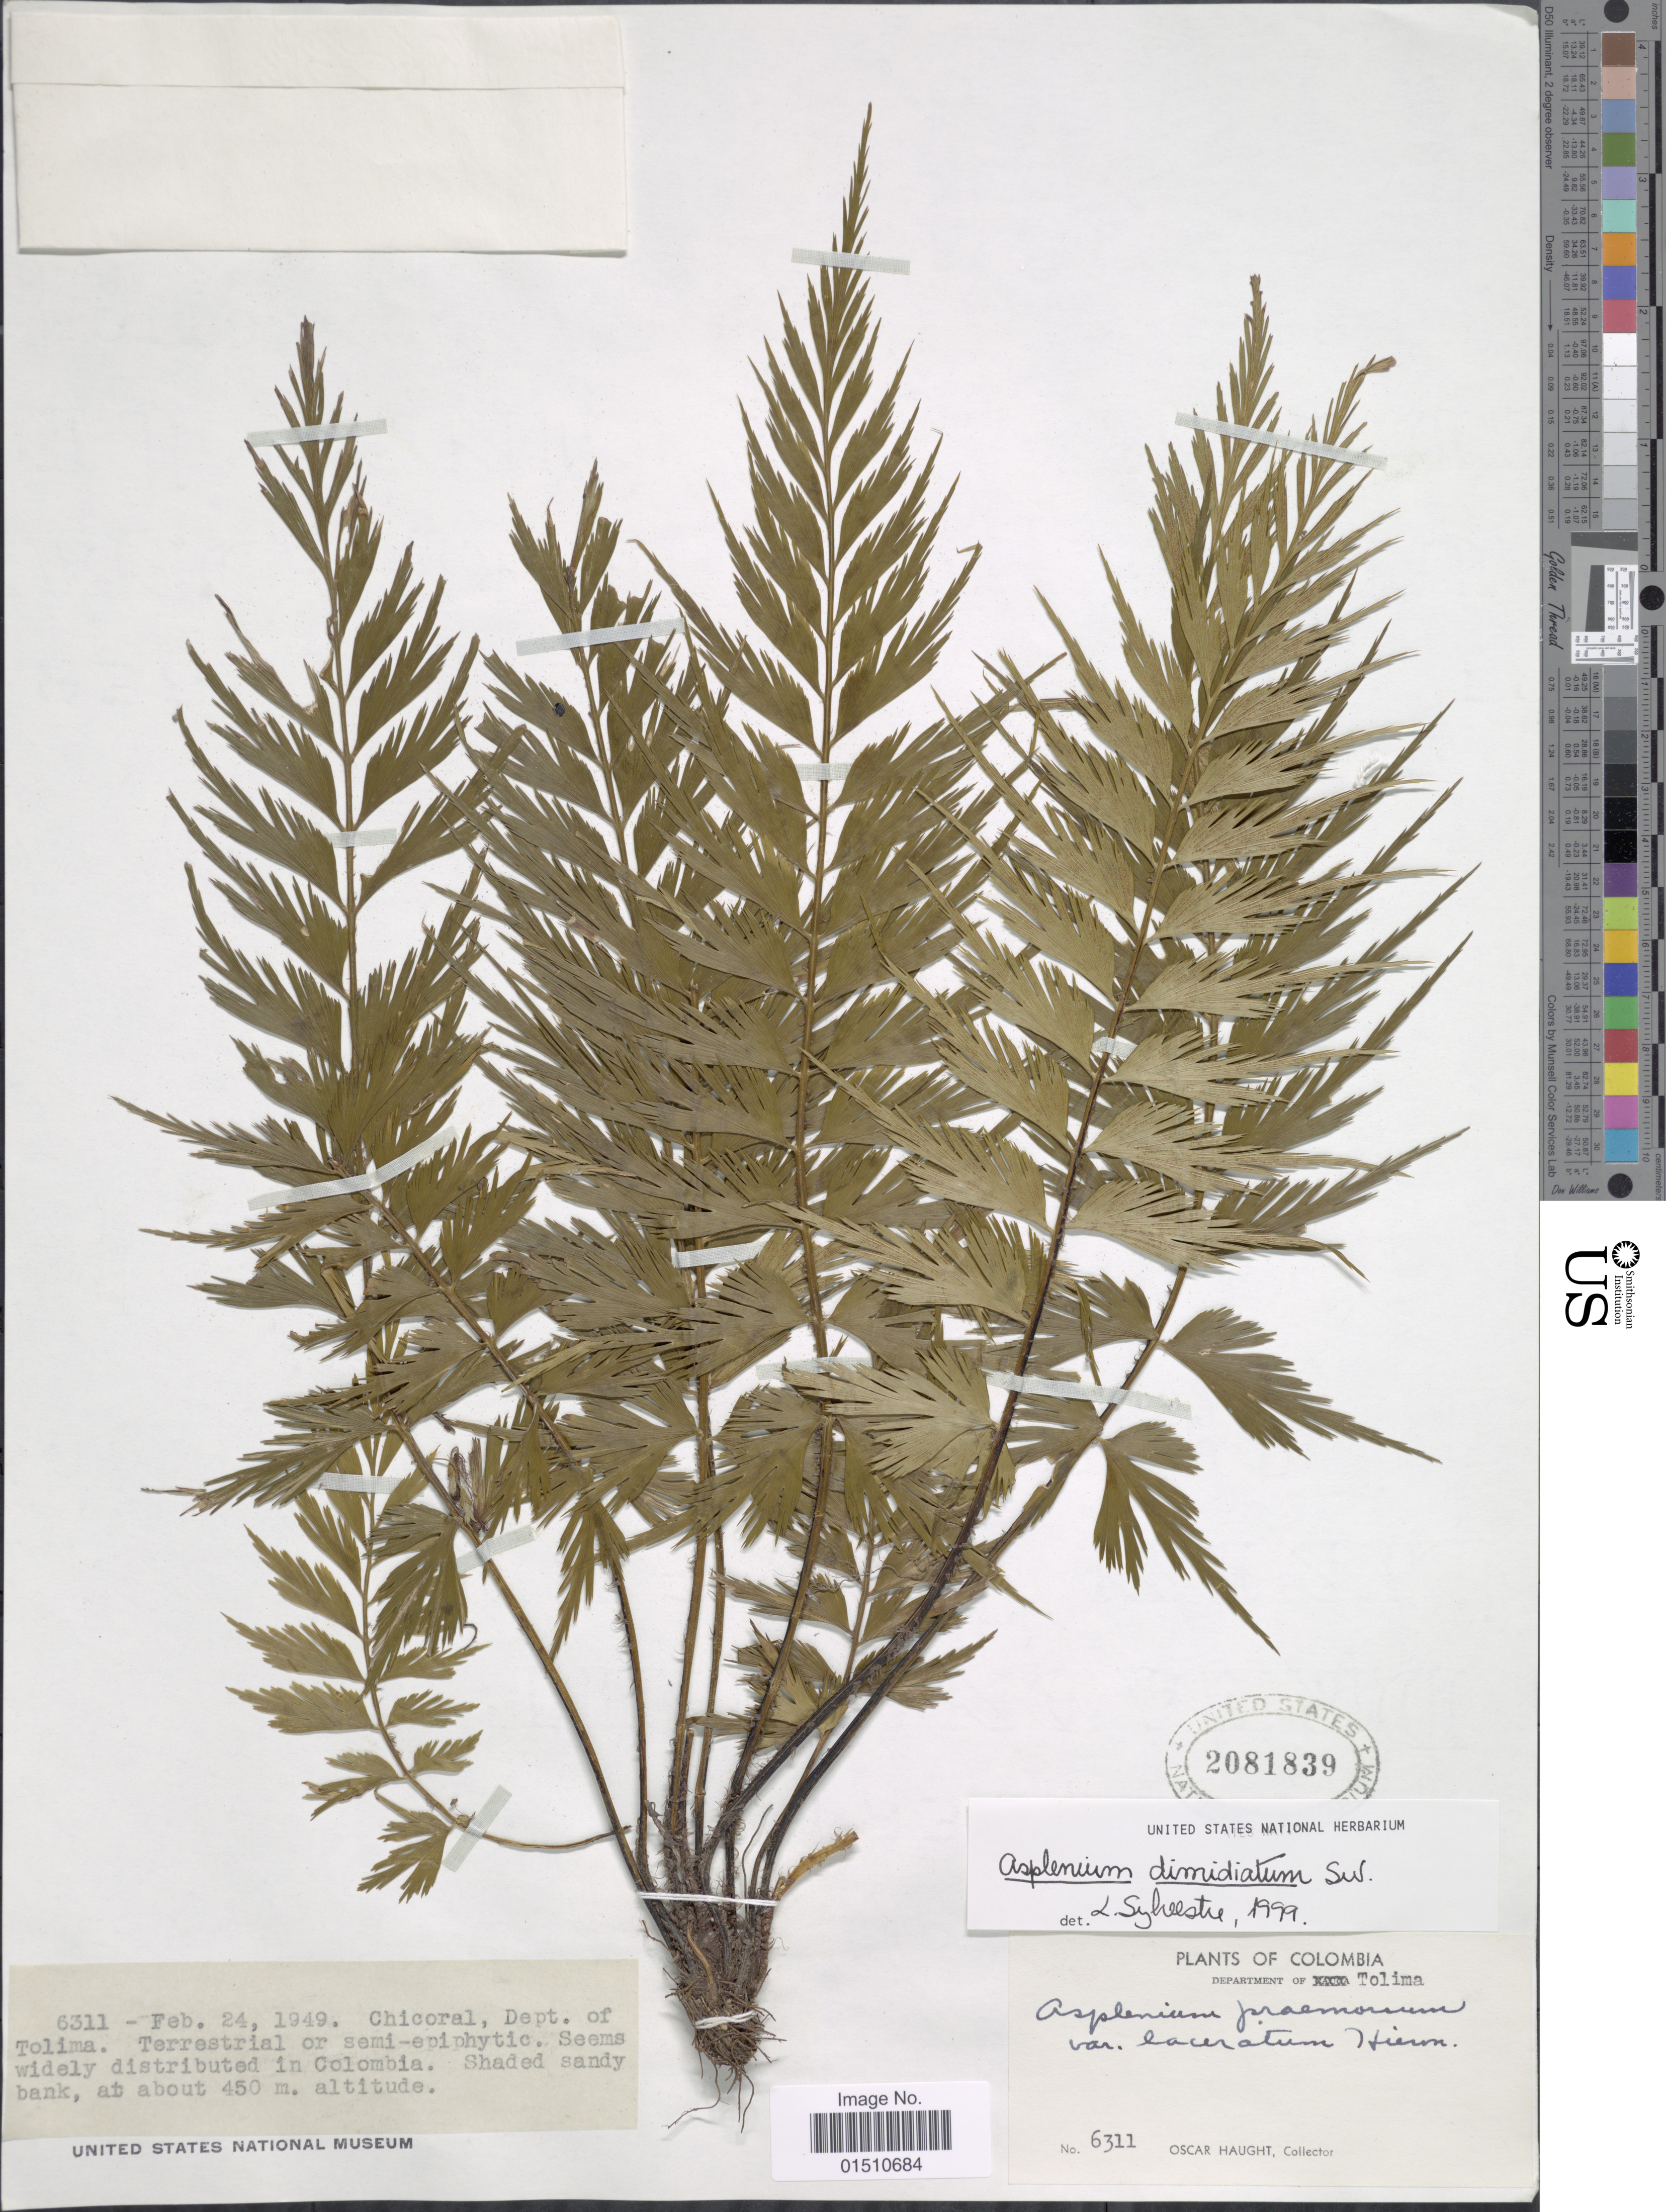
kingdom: Plantae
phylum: Tracheophyta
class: Polypodiopsida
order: Polypodiales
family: Aspleniaceae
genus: Asplenium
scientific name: Asplenium dimidiatum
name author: Sw.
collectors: O. L. Haught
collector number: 6311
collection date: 1949-02-24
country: Colombia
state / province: Tolima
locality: Colombia, Department of Tolima, Chicoral.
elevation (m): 450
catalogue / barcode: US 2081839